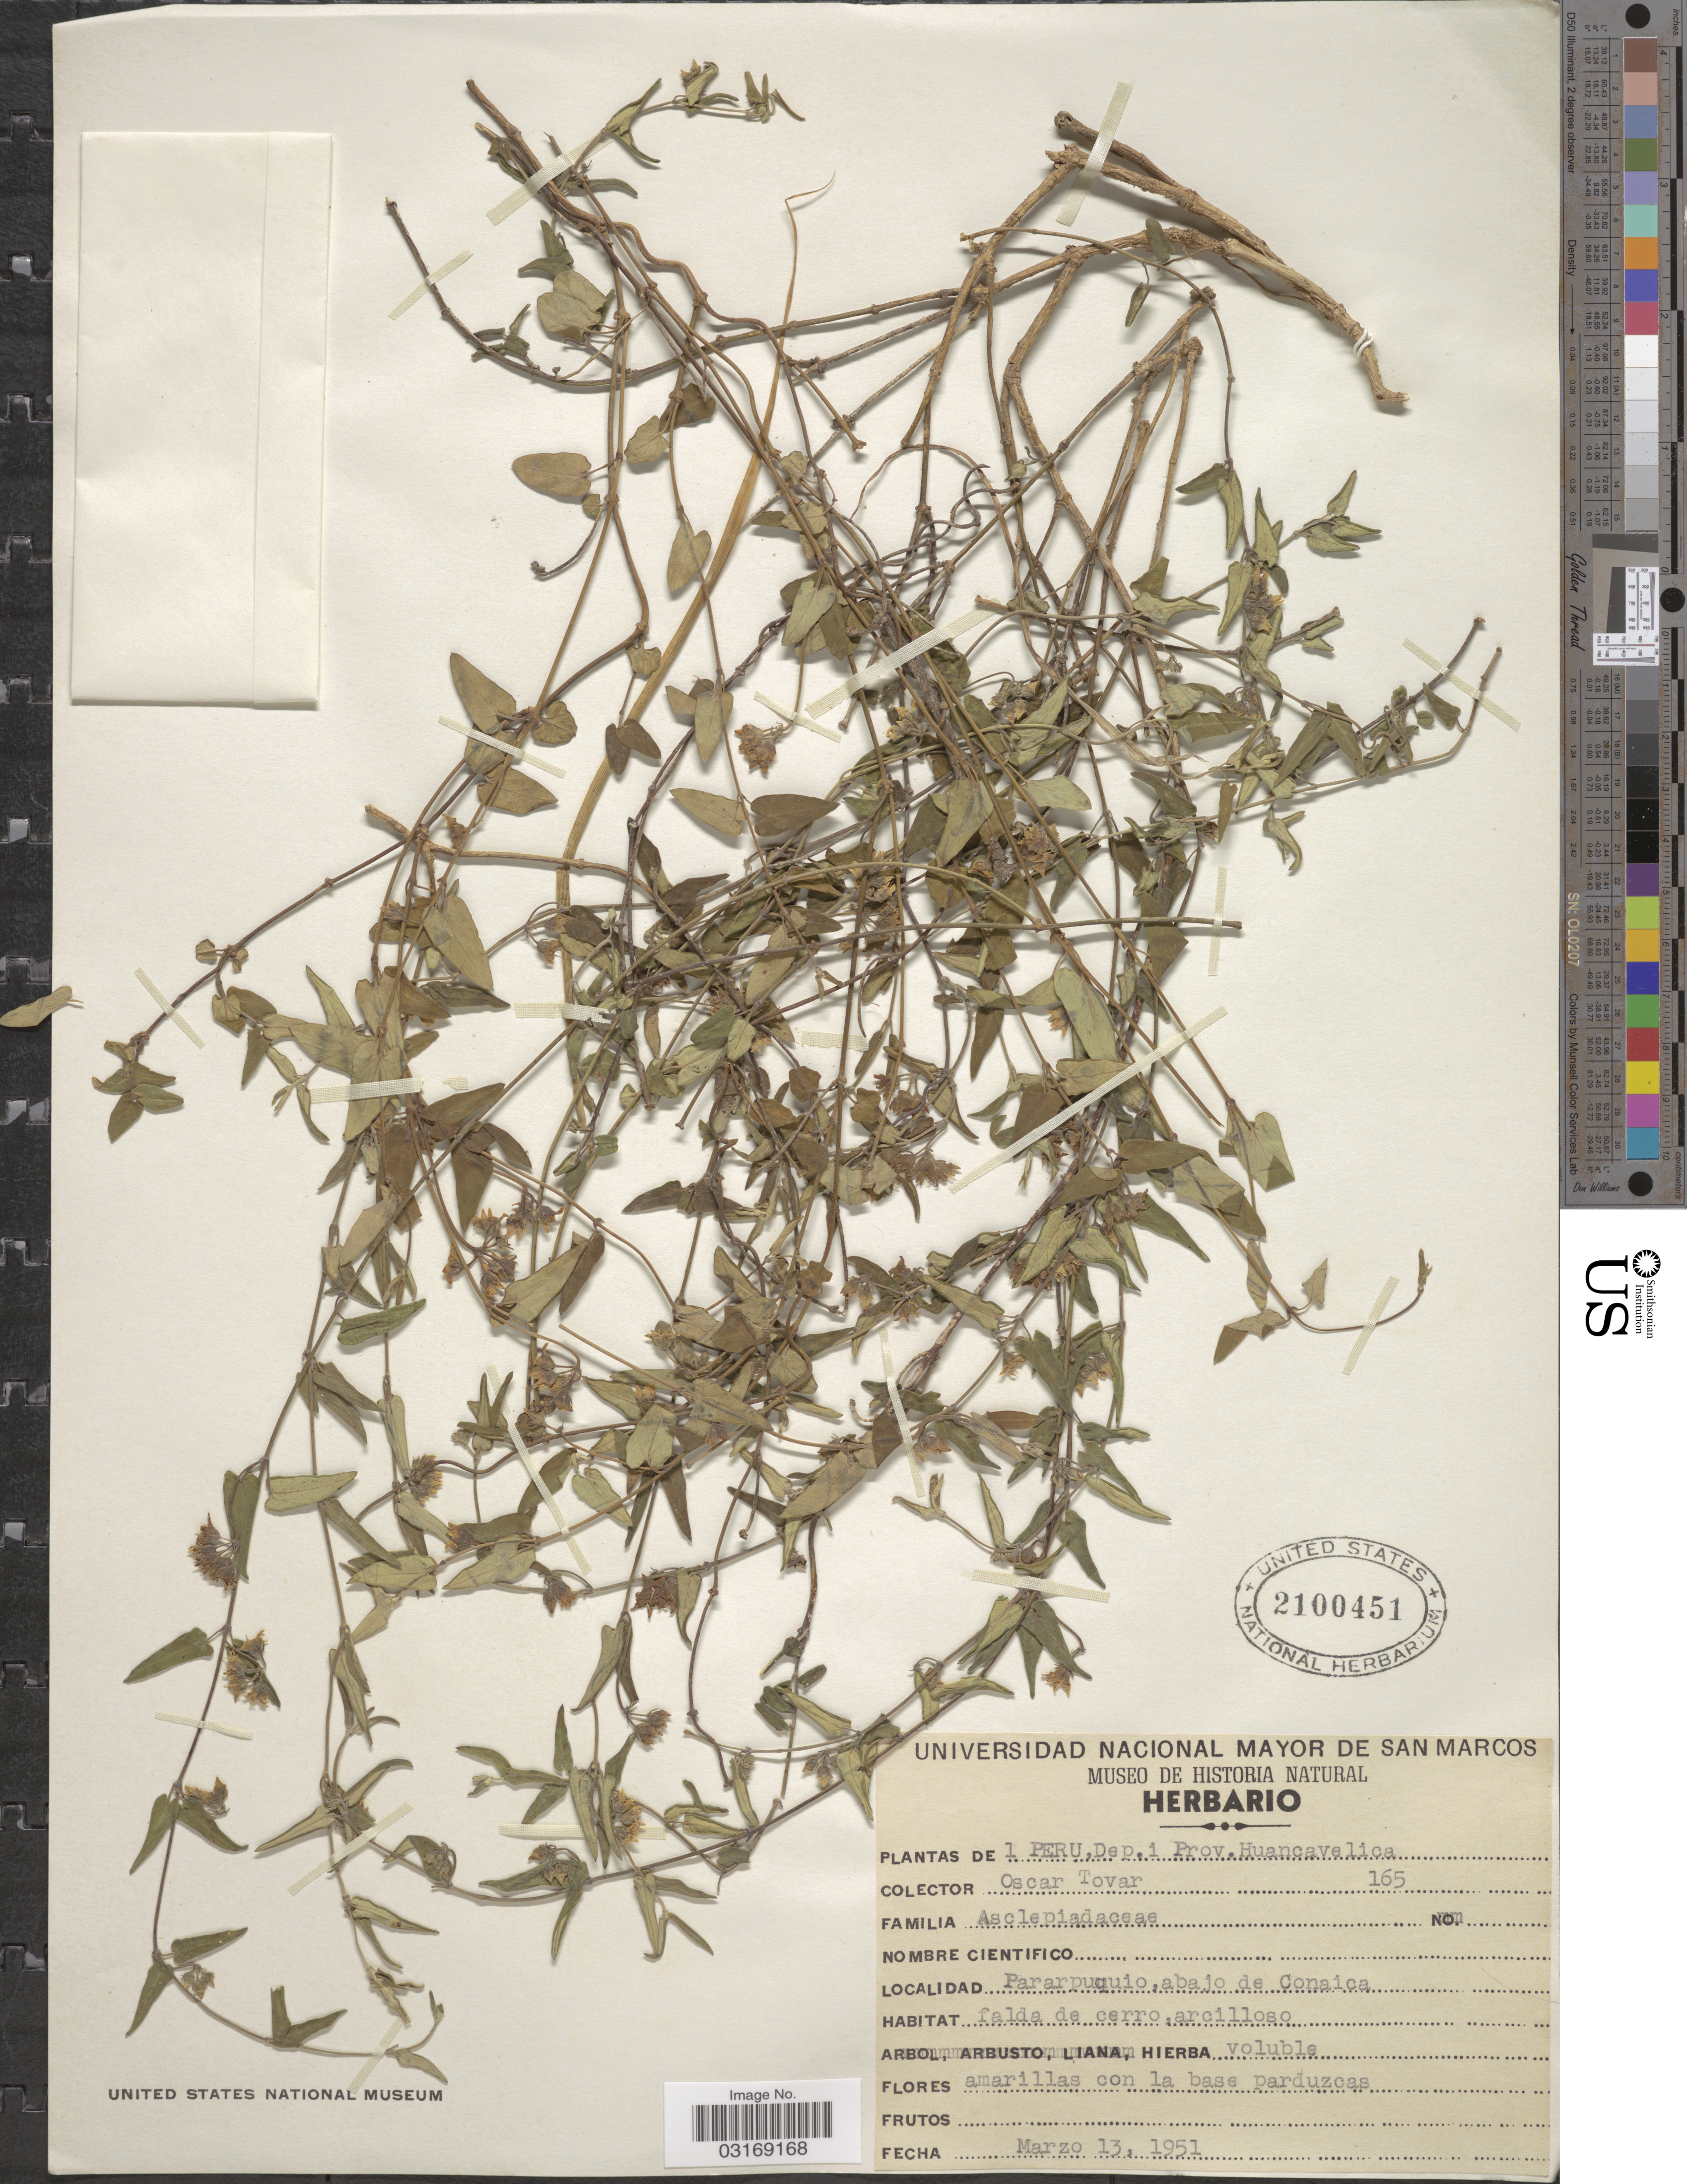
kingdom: Plantae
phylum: Tracheophyta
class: Magnoliopsida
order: Gentianales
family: Apocynaceae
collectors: Ó. Tovar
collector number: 165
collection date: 1951-03-13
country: Peru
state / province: Huancavelica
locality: Dep. i. Prov. Huancavelica. Pararapuquio, abajo de Conaica.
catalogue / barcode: US 2100451